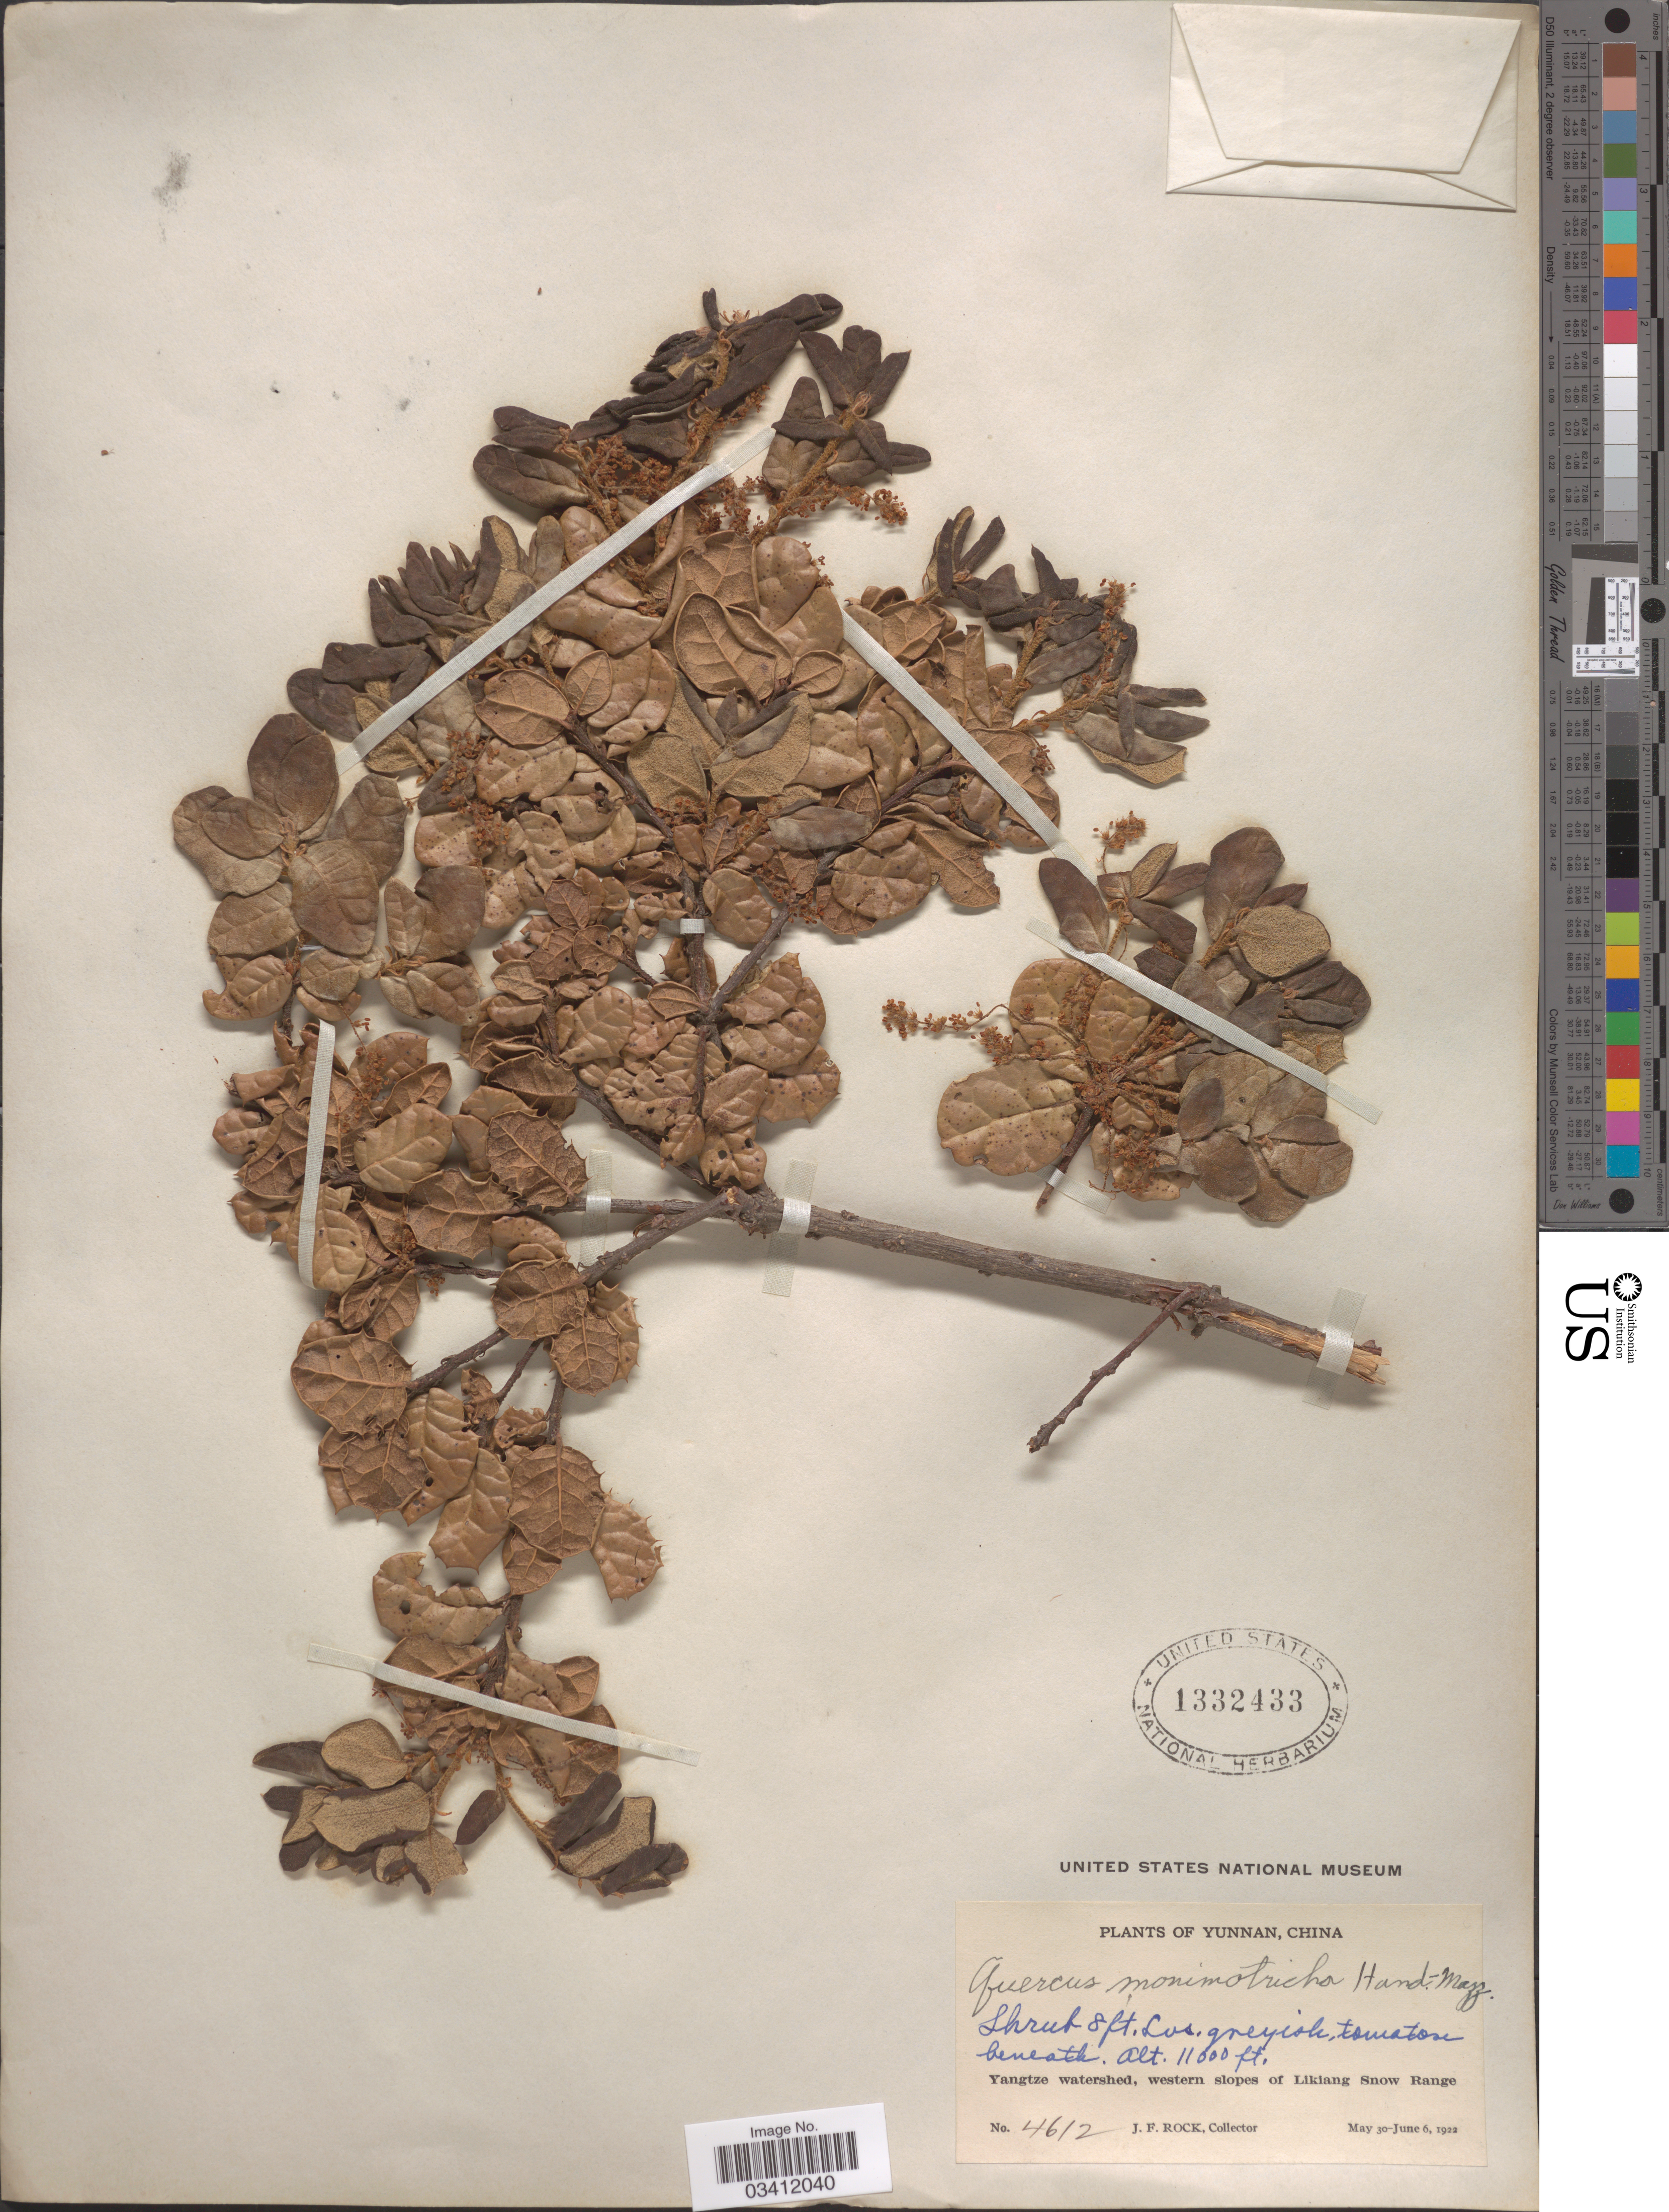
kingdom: Plantae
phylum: Tracheophyta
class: Magnoliopsida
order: Fagales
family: Fagaceae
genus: Quercus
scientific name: Quercus monimotricha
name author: Hand.-Mazz.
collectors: J. Rock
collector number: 4612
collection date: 1922-05-30/1922-06-06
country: China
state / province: Yunnan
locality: Yangtze watershed, western slopes of Likiang Snow Range.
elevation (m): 3353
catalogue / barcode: US 1332433